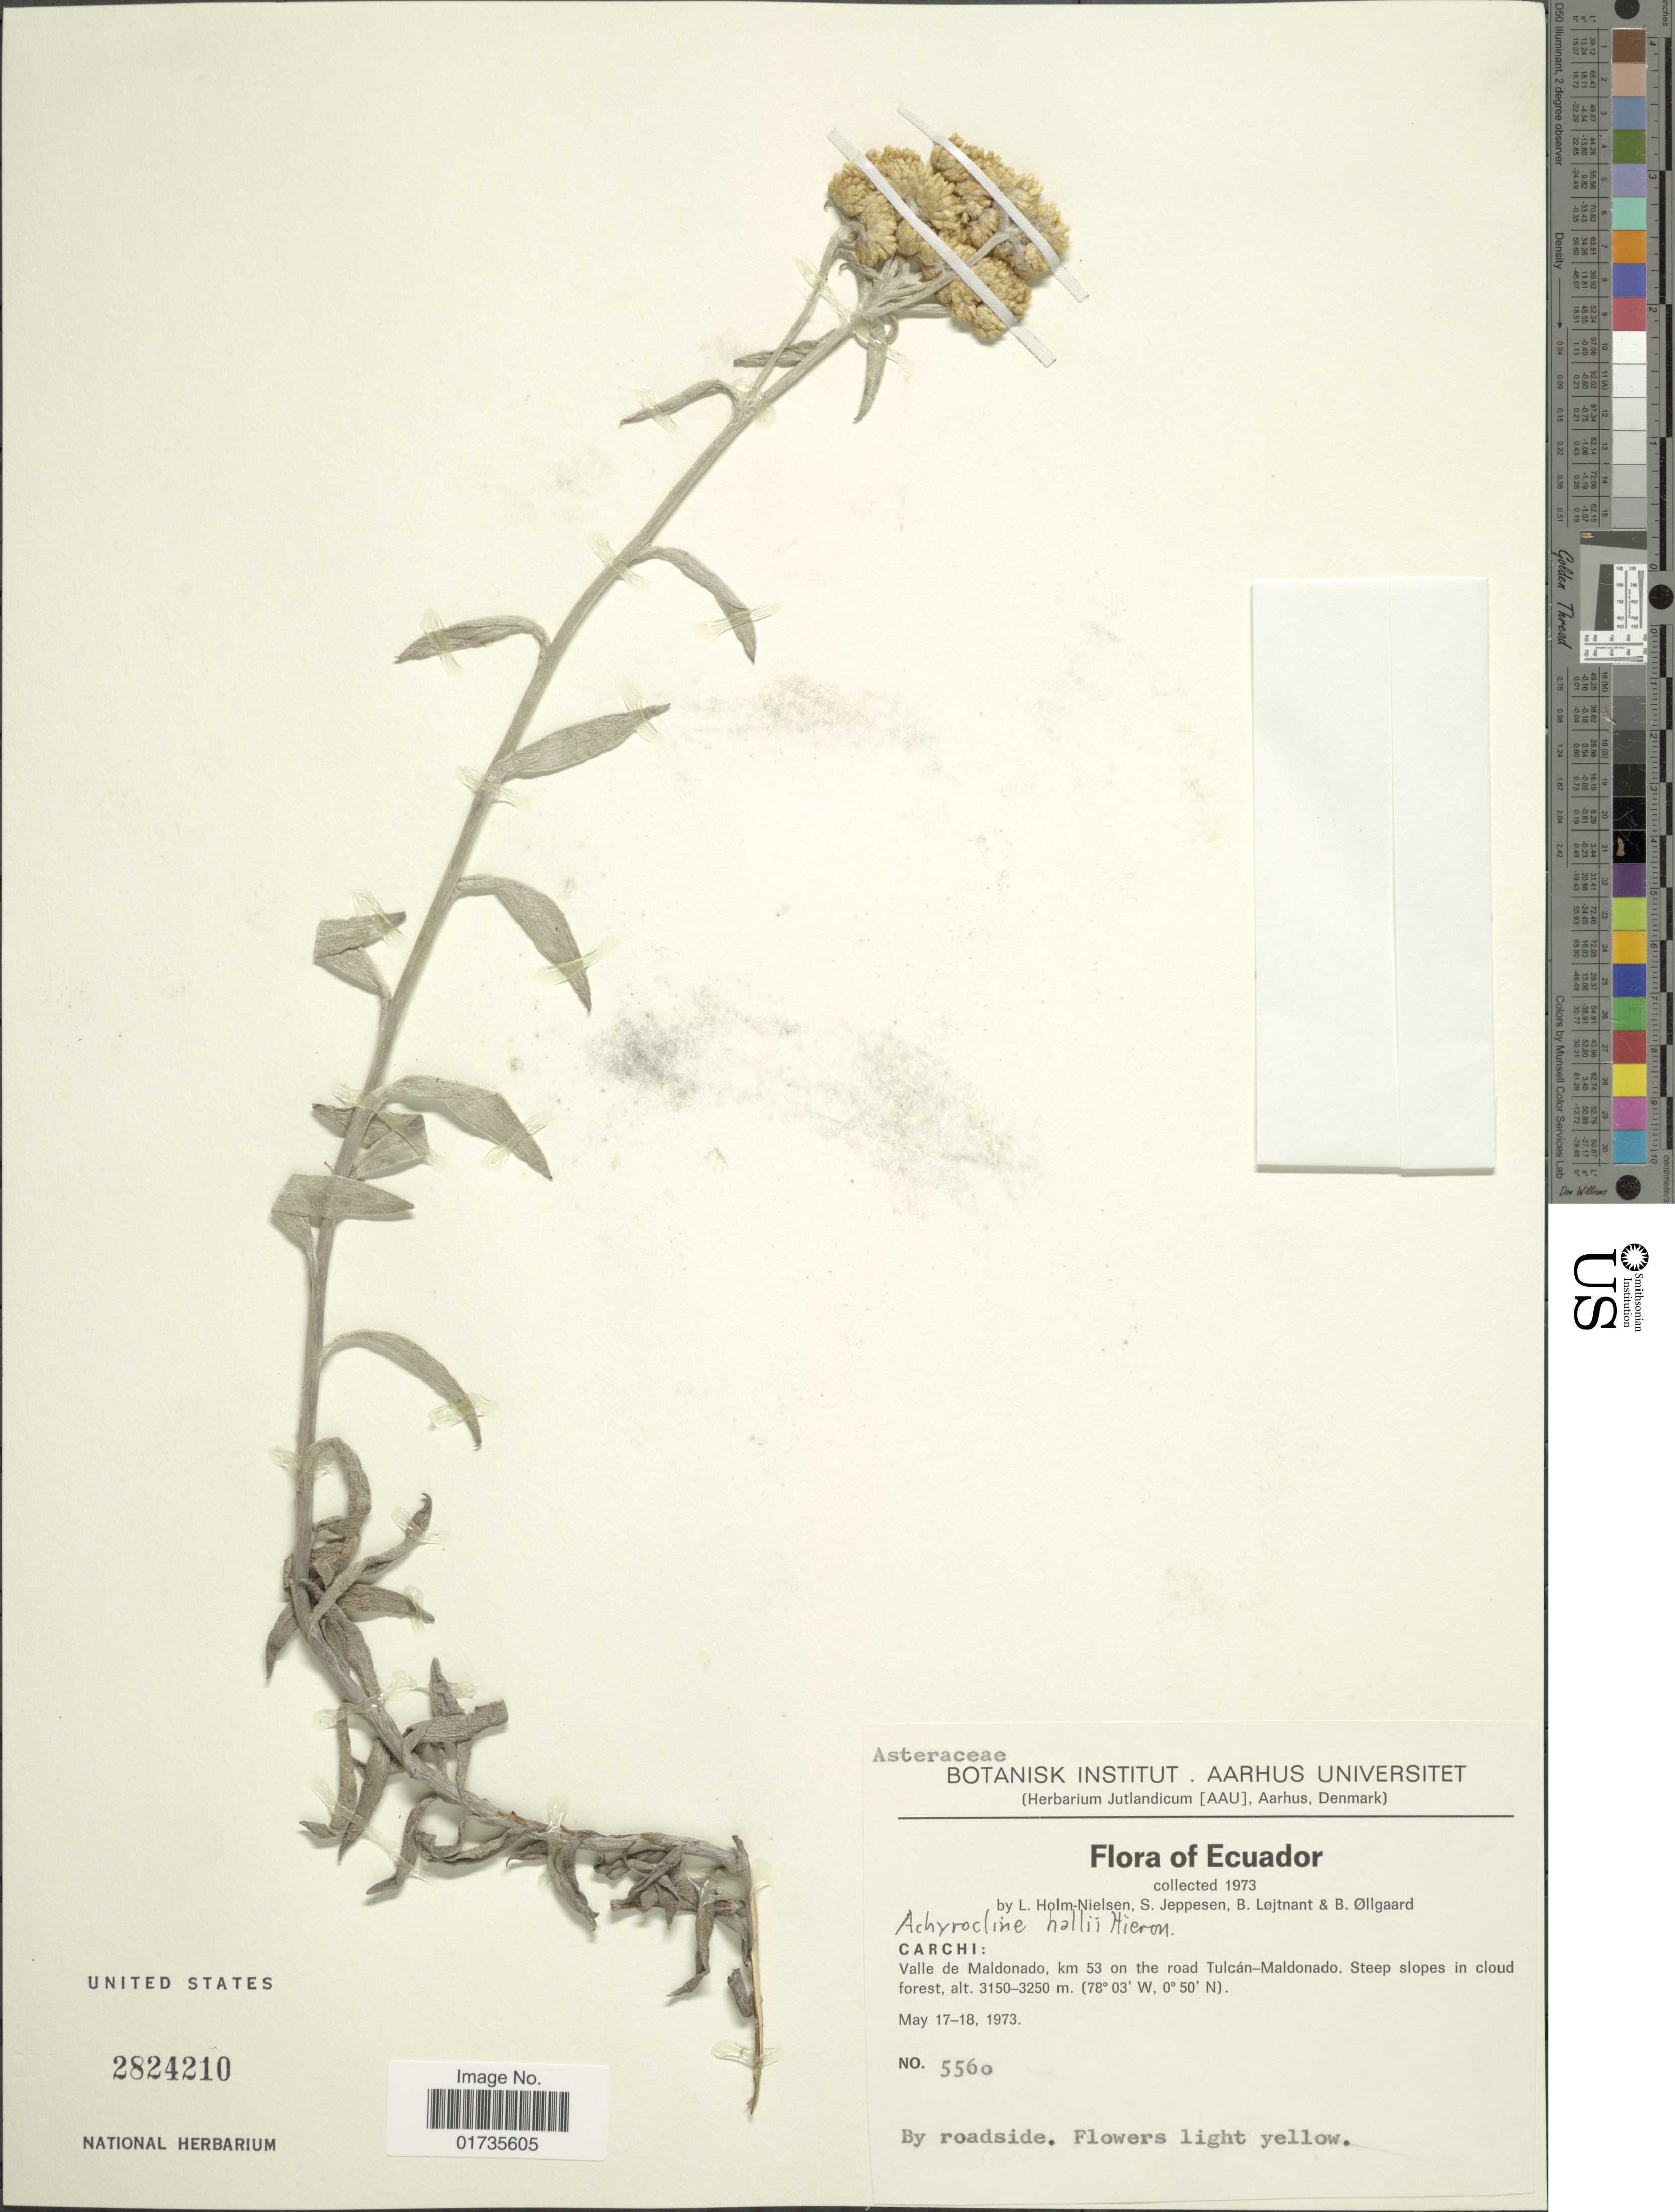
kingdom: Plantae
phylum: Tracheophyta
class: Magnoliopsida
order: Asterales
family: Asteraceae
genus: Achyrocline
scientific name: Achyrocline halli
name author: Hieron.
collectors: L. B. Holm-Nielsen, S. Jeppesen, B. Löjtnant & B. Øllgaard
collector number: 5560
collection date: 1973-05-17/1973-05-18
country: Ecuador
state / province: Carchi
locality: Carchi: Valle de Maldonado, km 53 on the road Tulcan-Maldonado.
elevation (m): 3150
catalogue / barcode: US 2824210